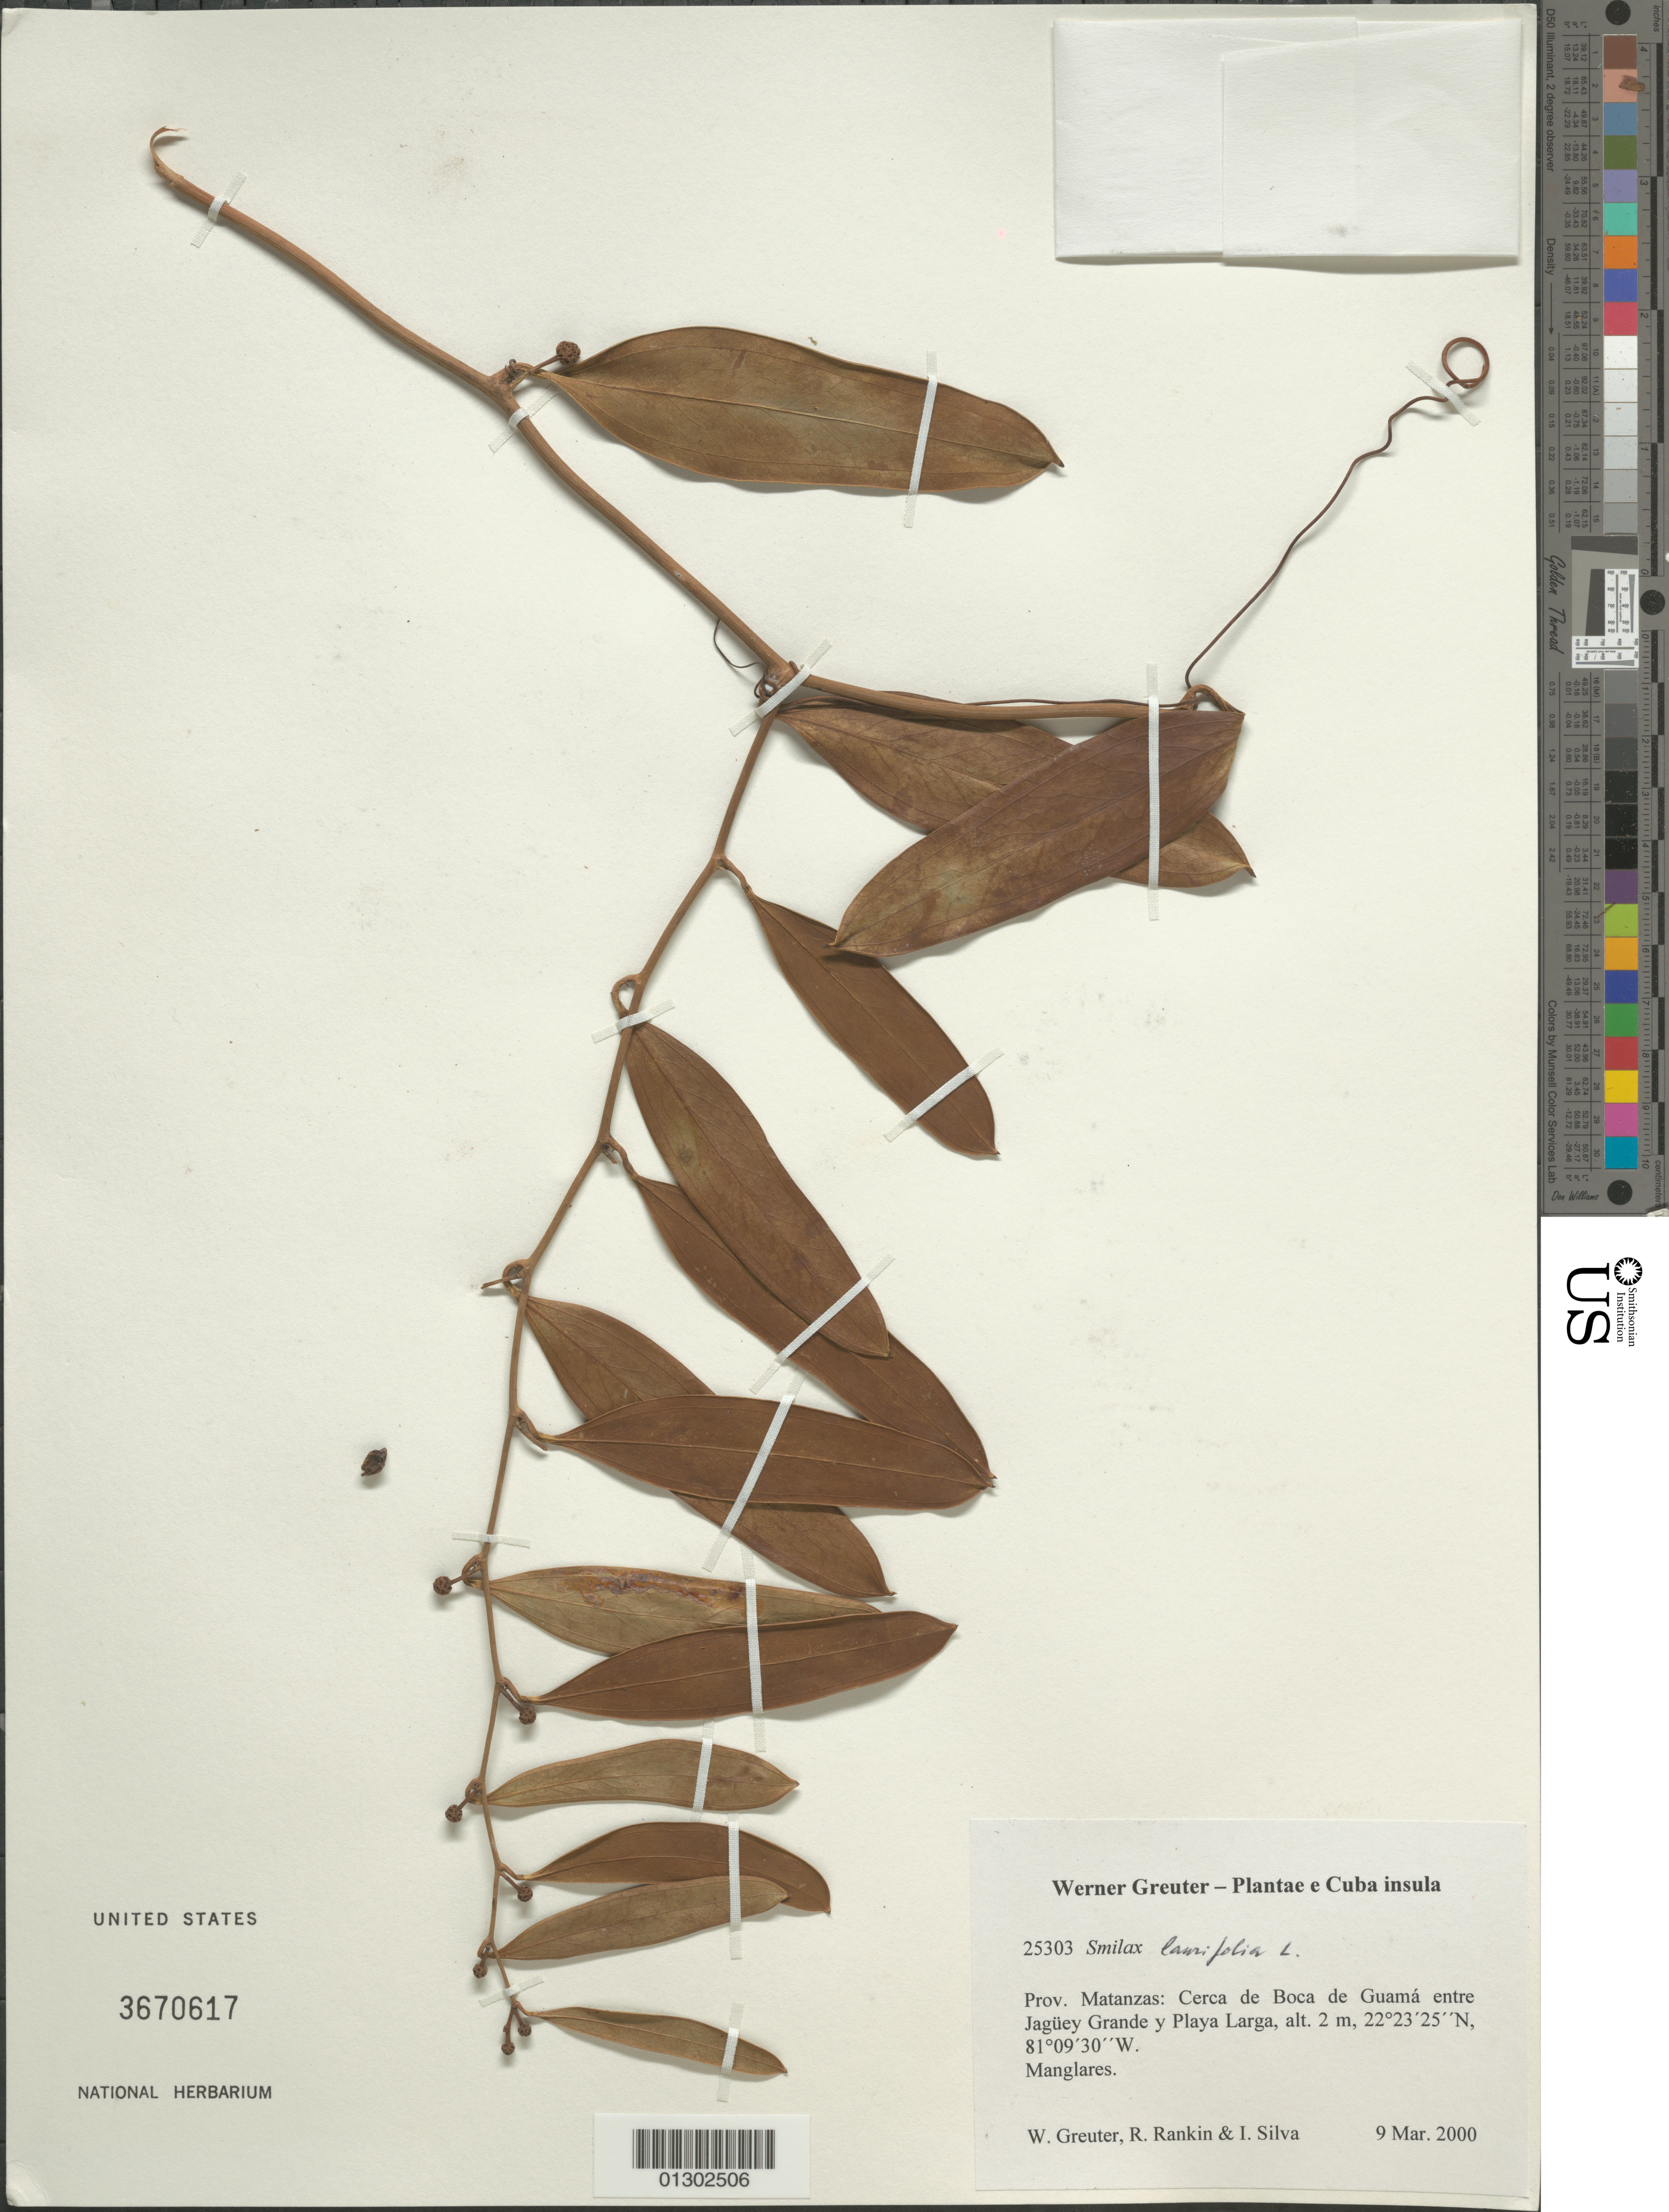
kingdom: Plantae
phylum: Tracheophyta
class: Liliopsida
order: Liliales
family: Smilacaceae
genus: Smilax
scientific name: Smilax laurifolia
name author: L.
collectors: W. R. Greuter, R. Rankin Rodriguez & I. Silva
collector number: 25303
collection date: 2000-03-09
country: Cuba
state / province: Matanzas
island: Cuba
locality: Cerca de Boca de Guamá entre Jagüey Grande y Playa Larga.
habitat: Manglares.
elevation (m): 2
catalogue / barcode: US 3670617